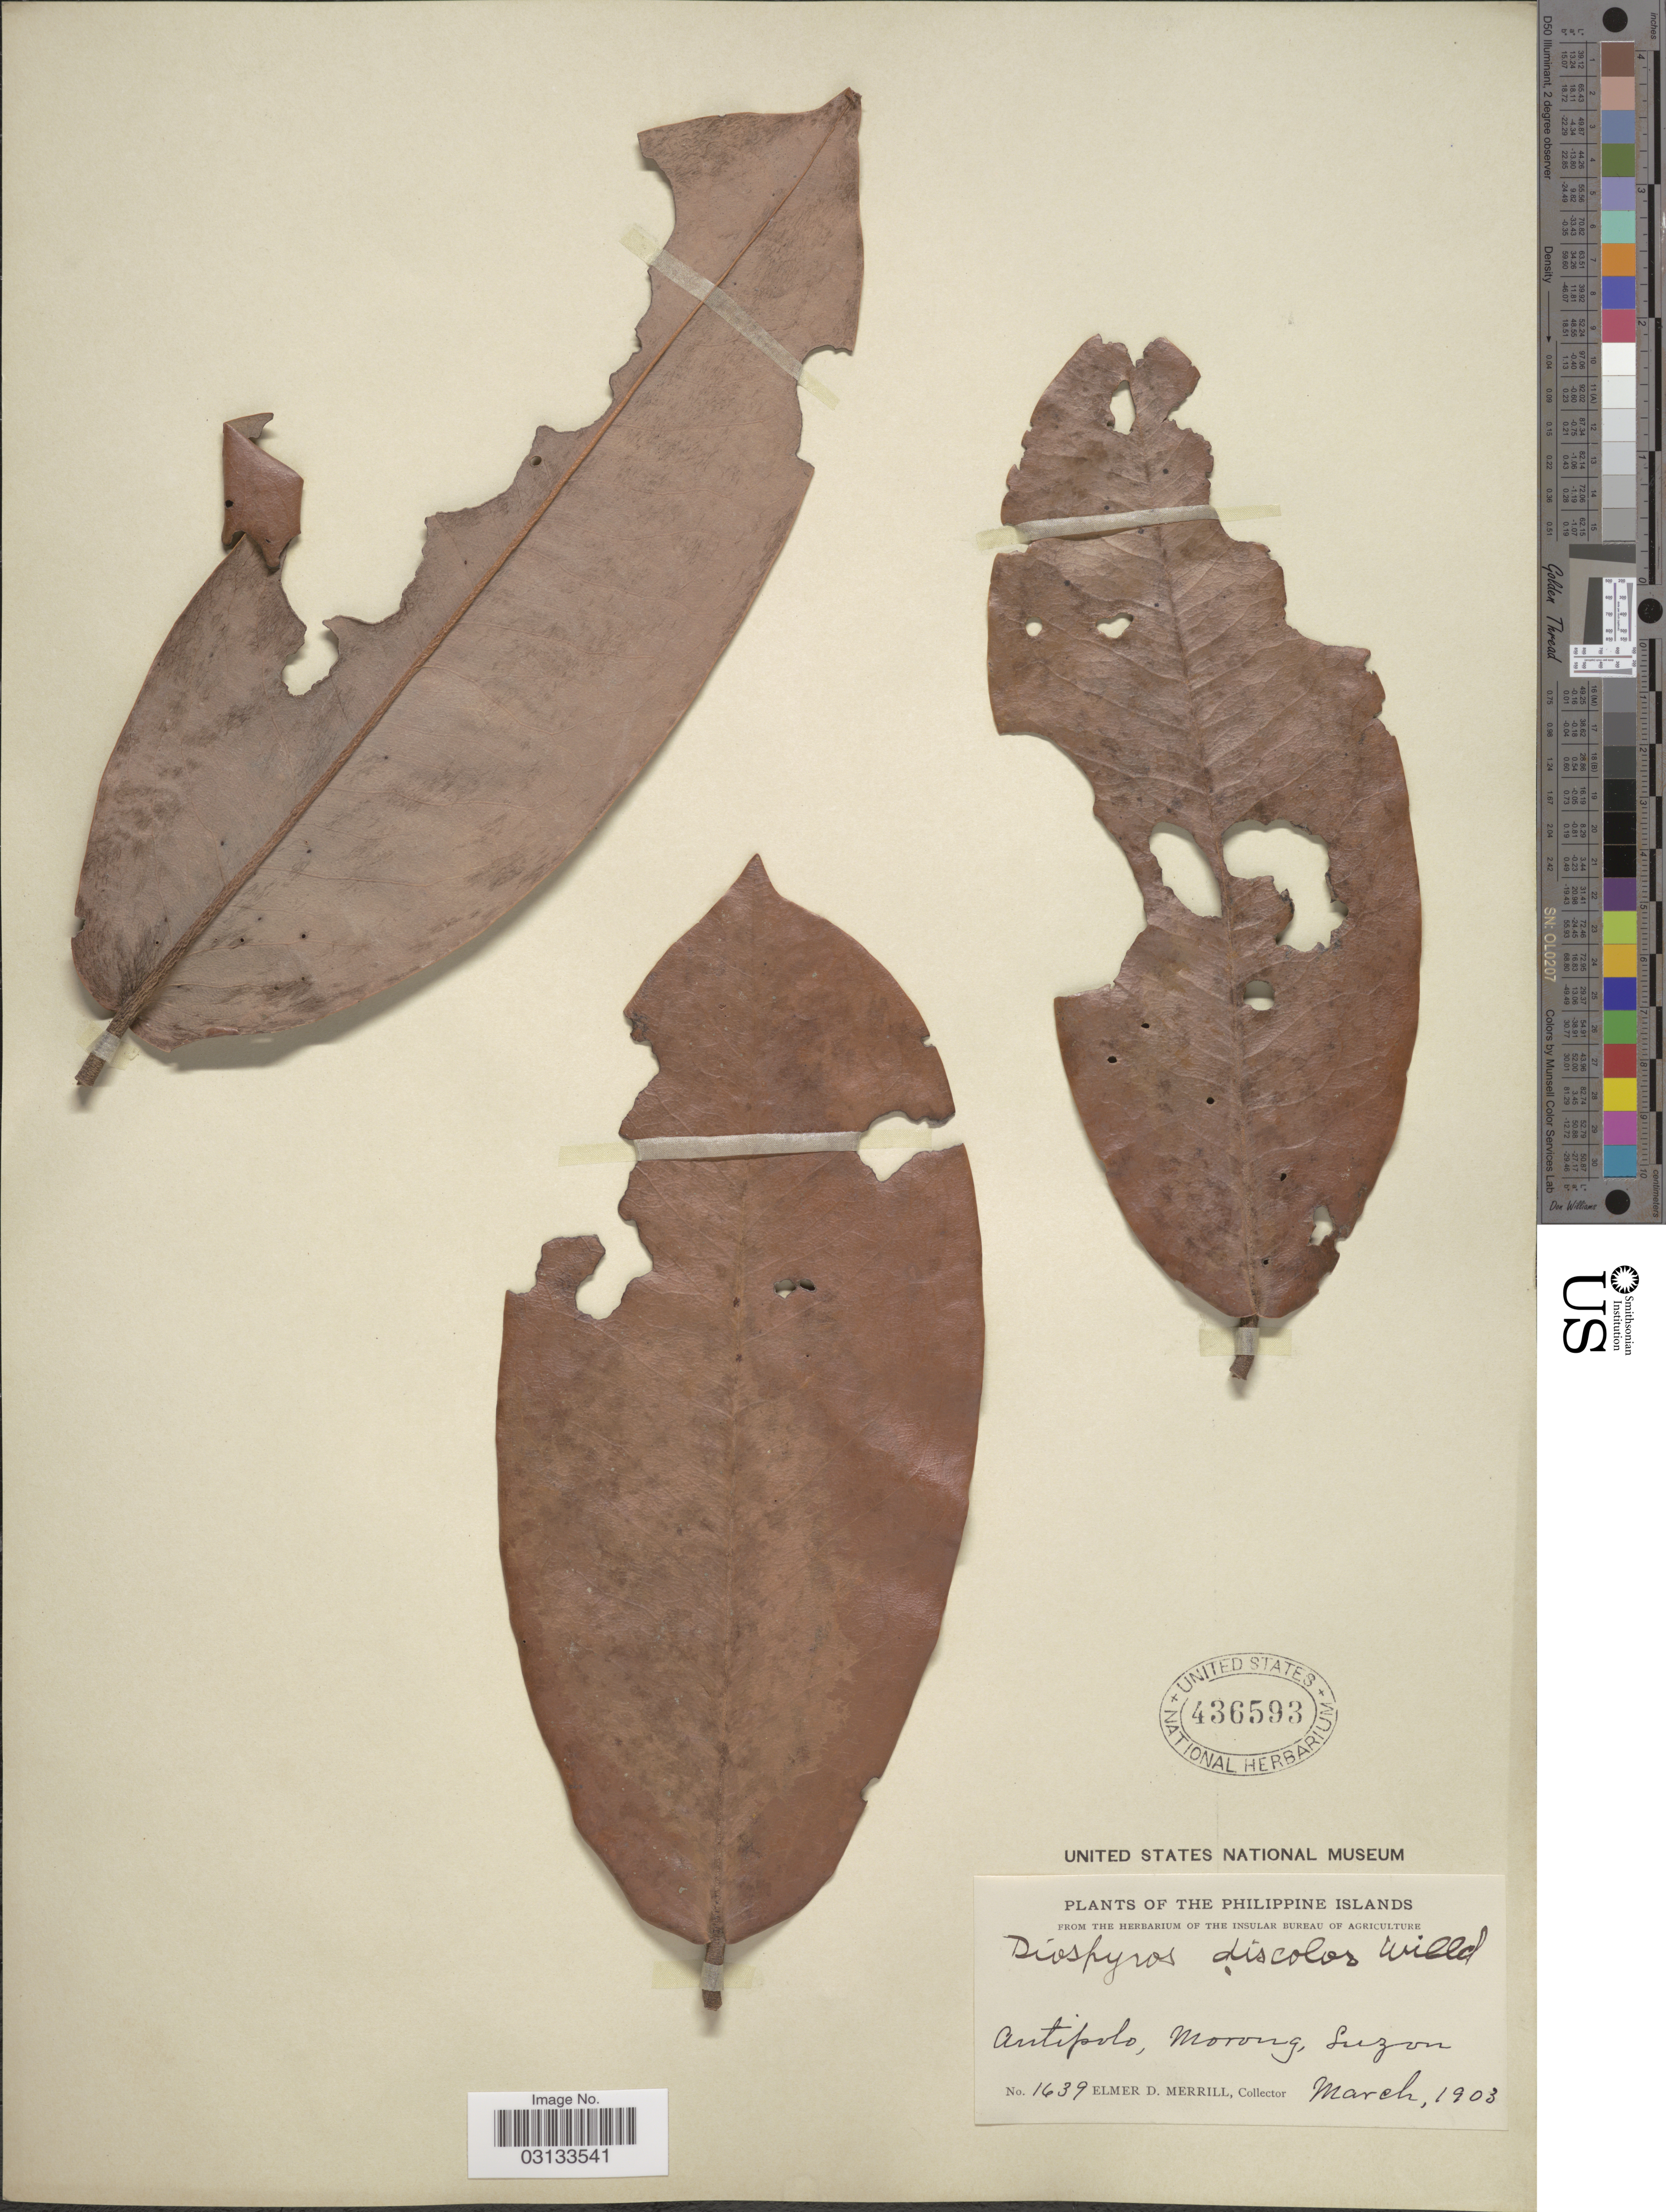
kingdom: Plantae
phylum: Tracheophyta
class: Magnoliopsida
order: Ericales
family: Ebenaceae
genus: Diospyros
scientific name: Diospyros discolor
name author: Willd.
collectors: E. D. Merrill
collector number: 1639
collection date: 1903-03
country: Philippines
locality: Antipolo, Morong, Luzon.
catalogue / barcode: US 436593